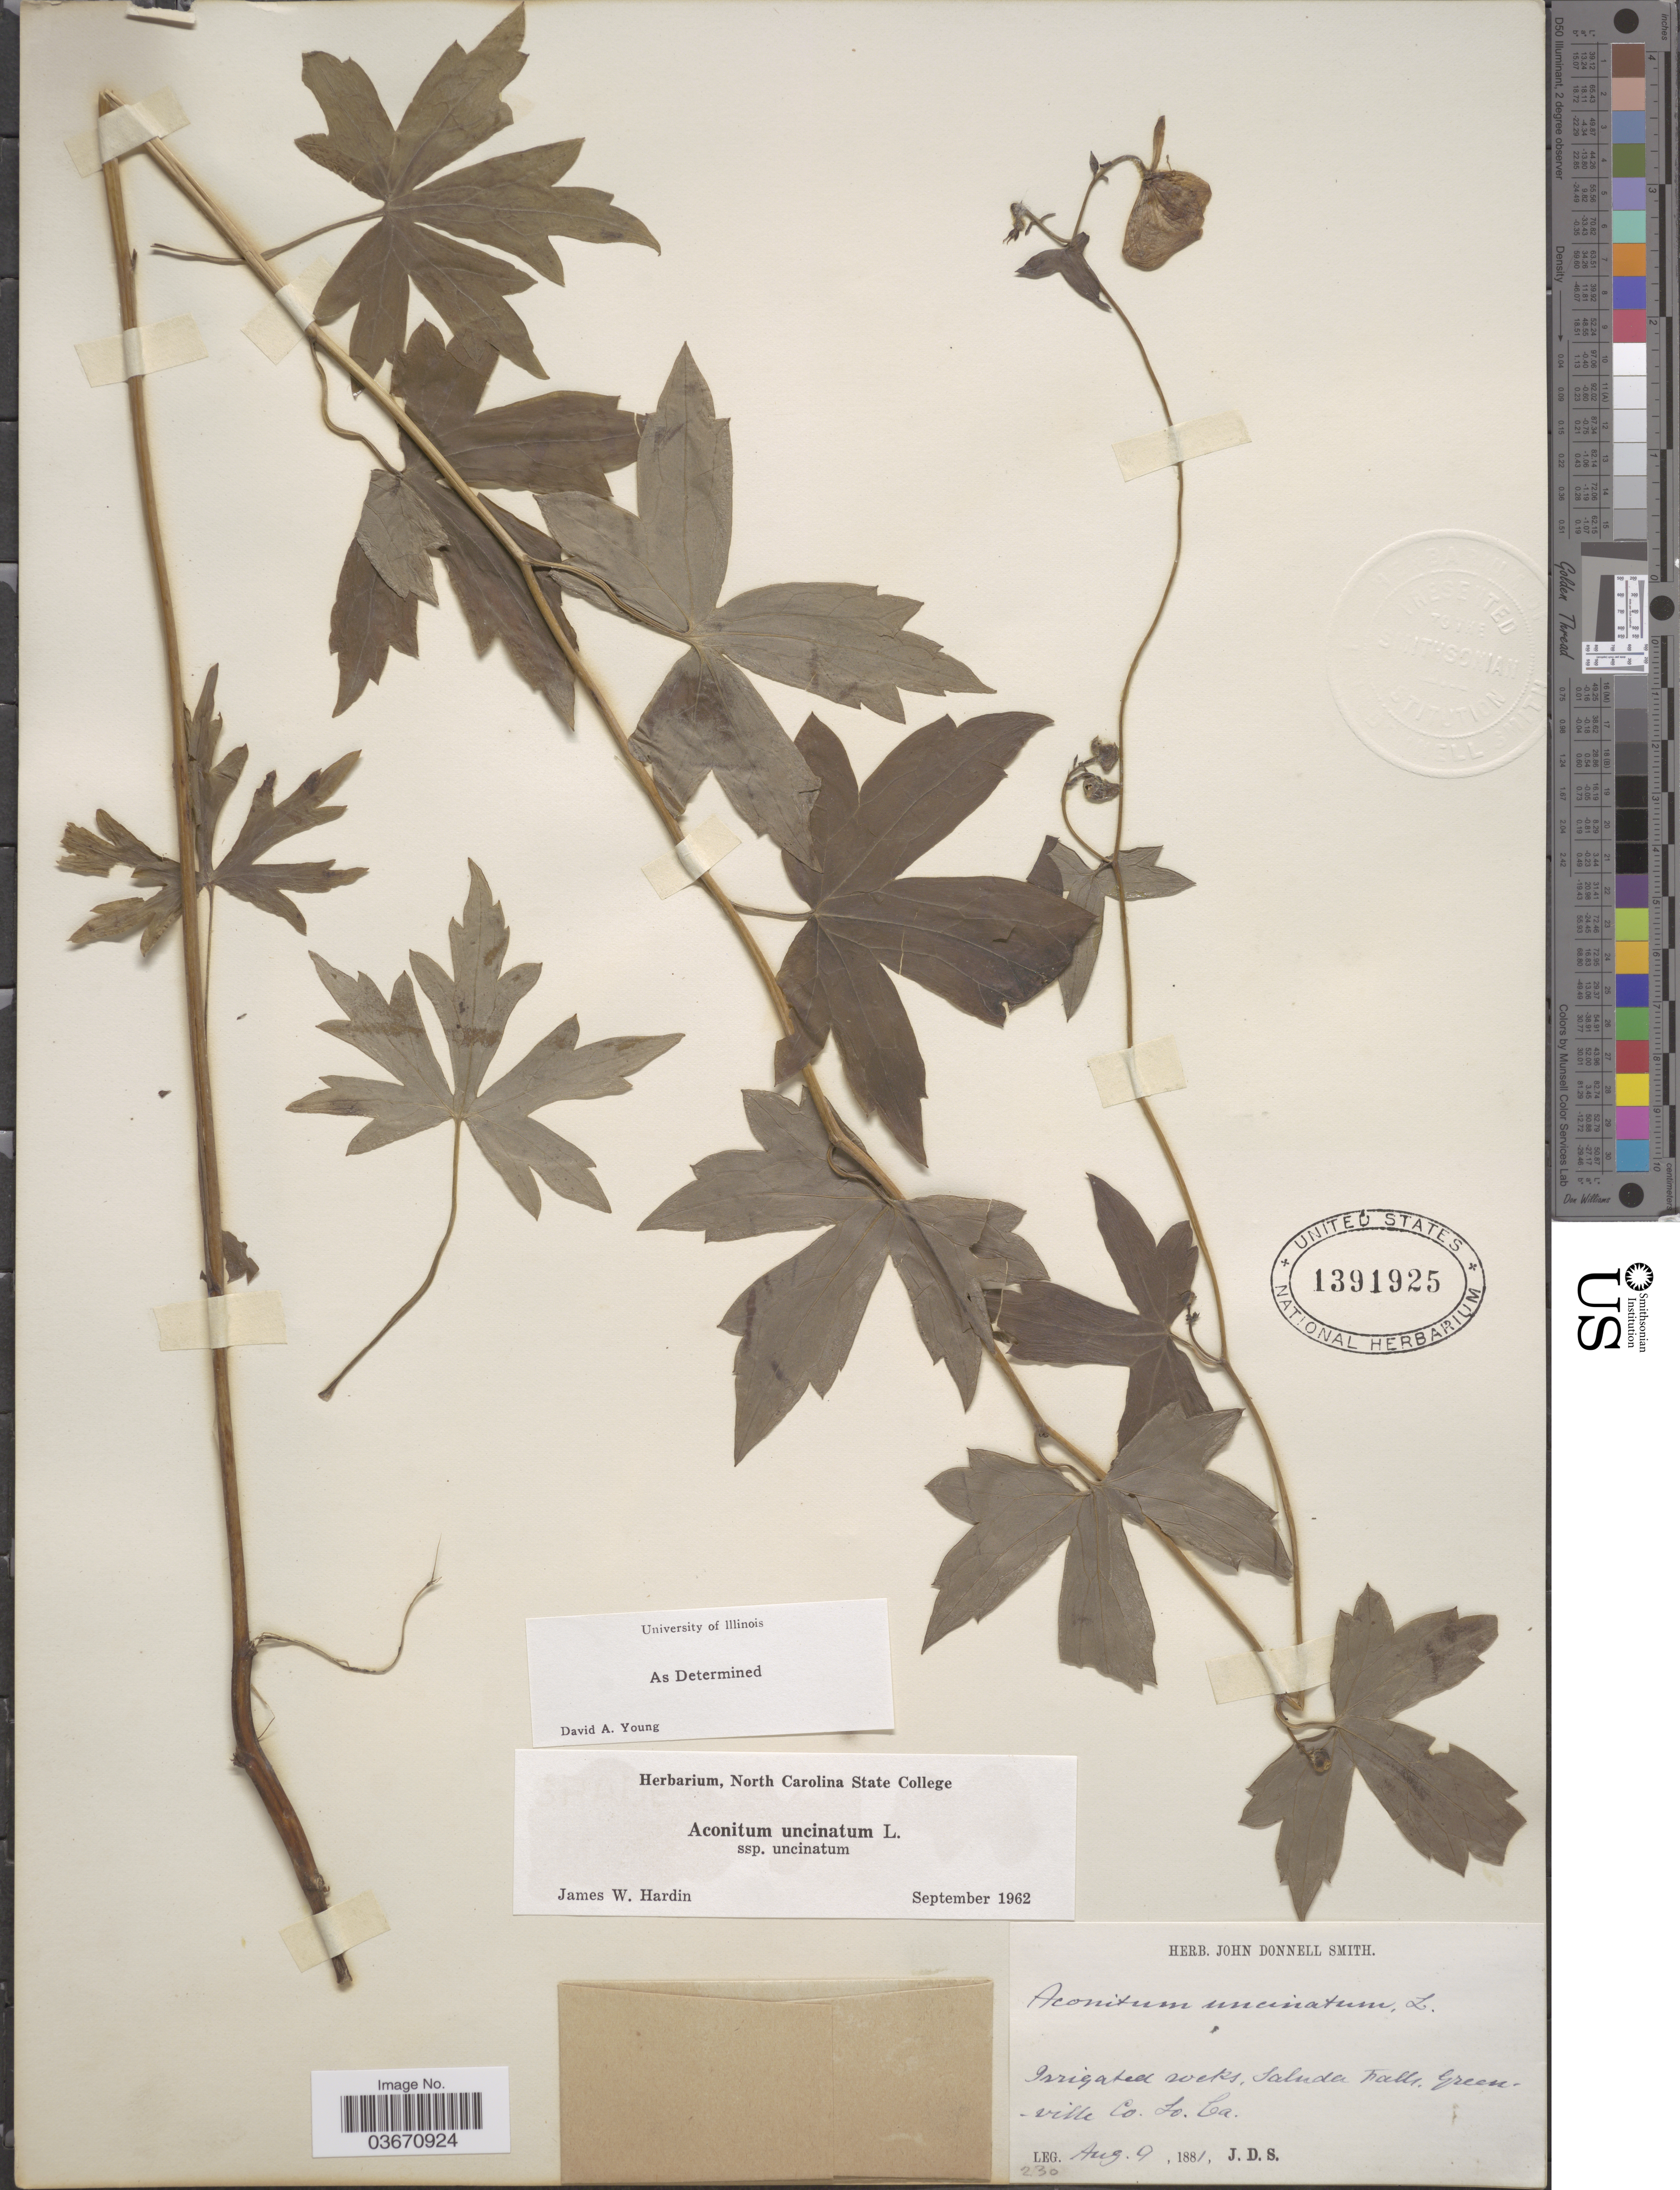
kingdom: Plantae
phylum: Tracheophyta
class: Magnoliopsida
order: Ranunculales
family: Ranunculaceae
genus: Aconitum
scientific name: Aconitum uncinatum var. uncinatum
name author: L.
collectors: J. Donnell Smith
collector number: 230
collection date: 1881-08-09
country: United States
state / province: South Carolina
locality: Irrigated rocks, Saluda Falls, Greenville Co.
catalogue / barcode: US 1391925